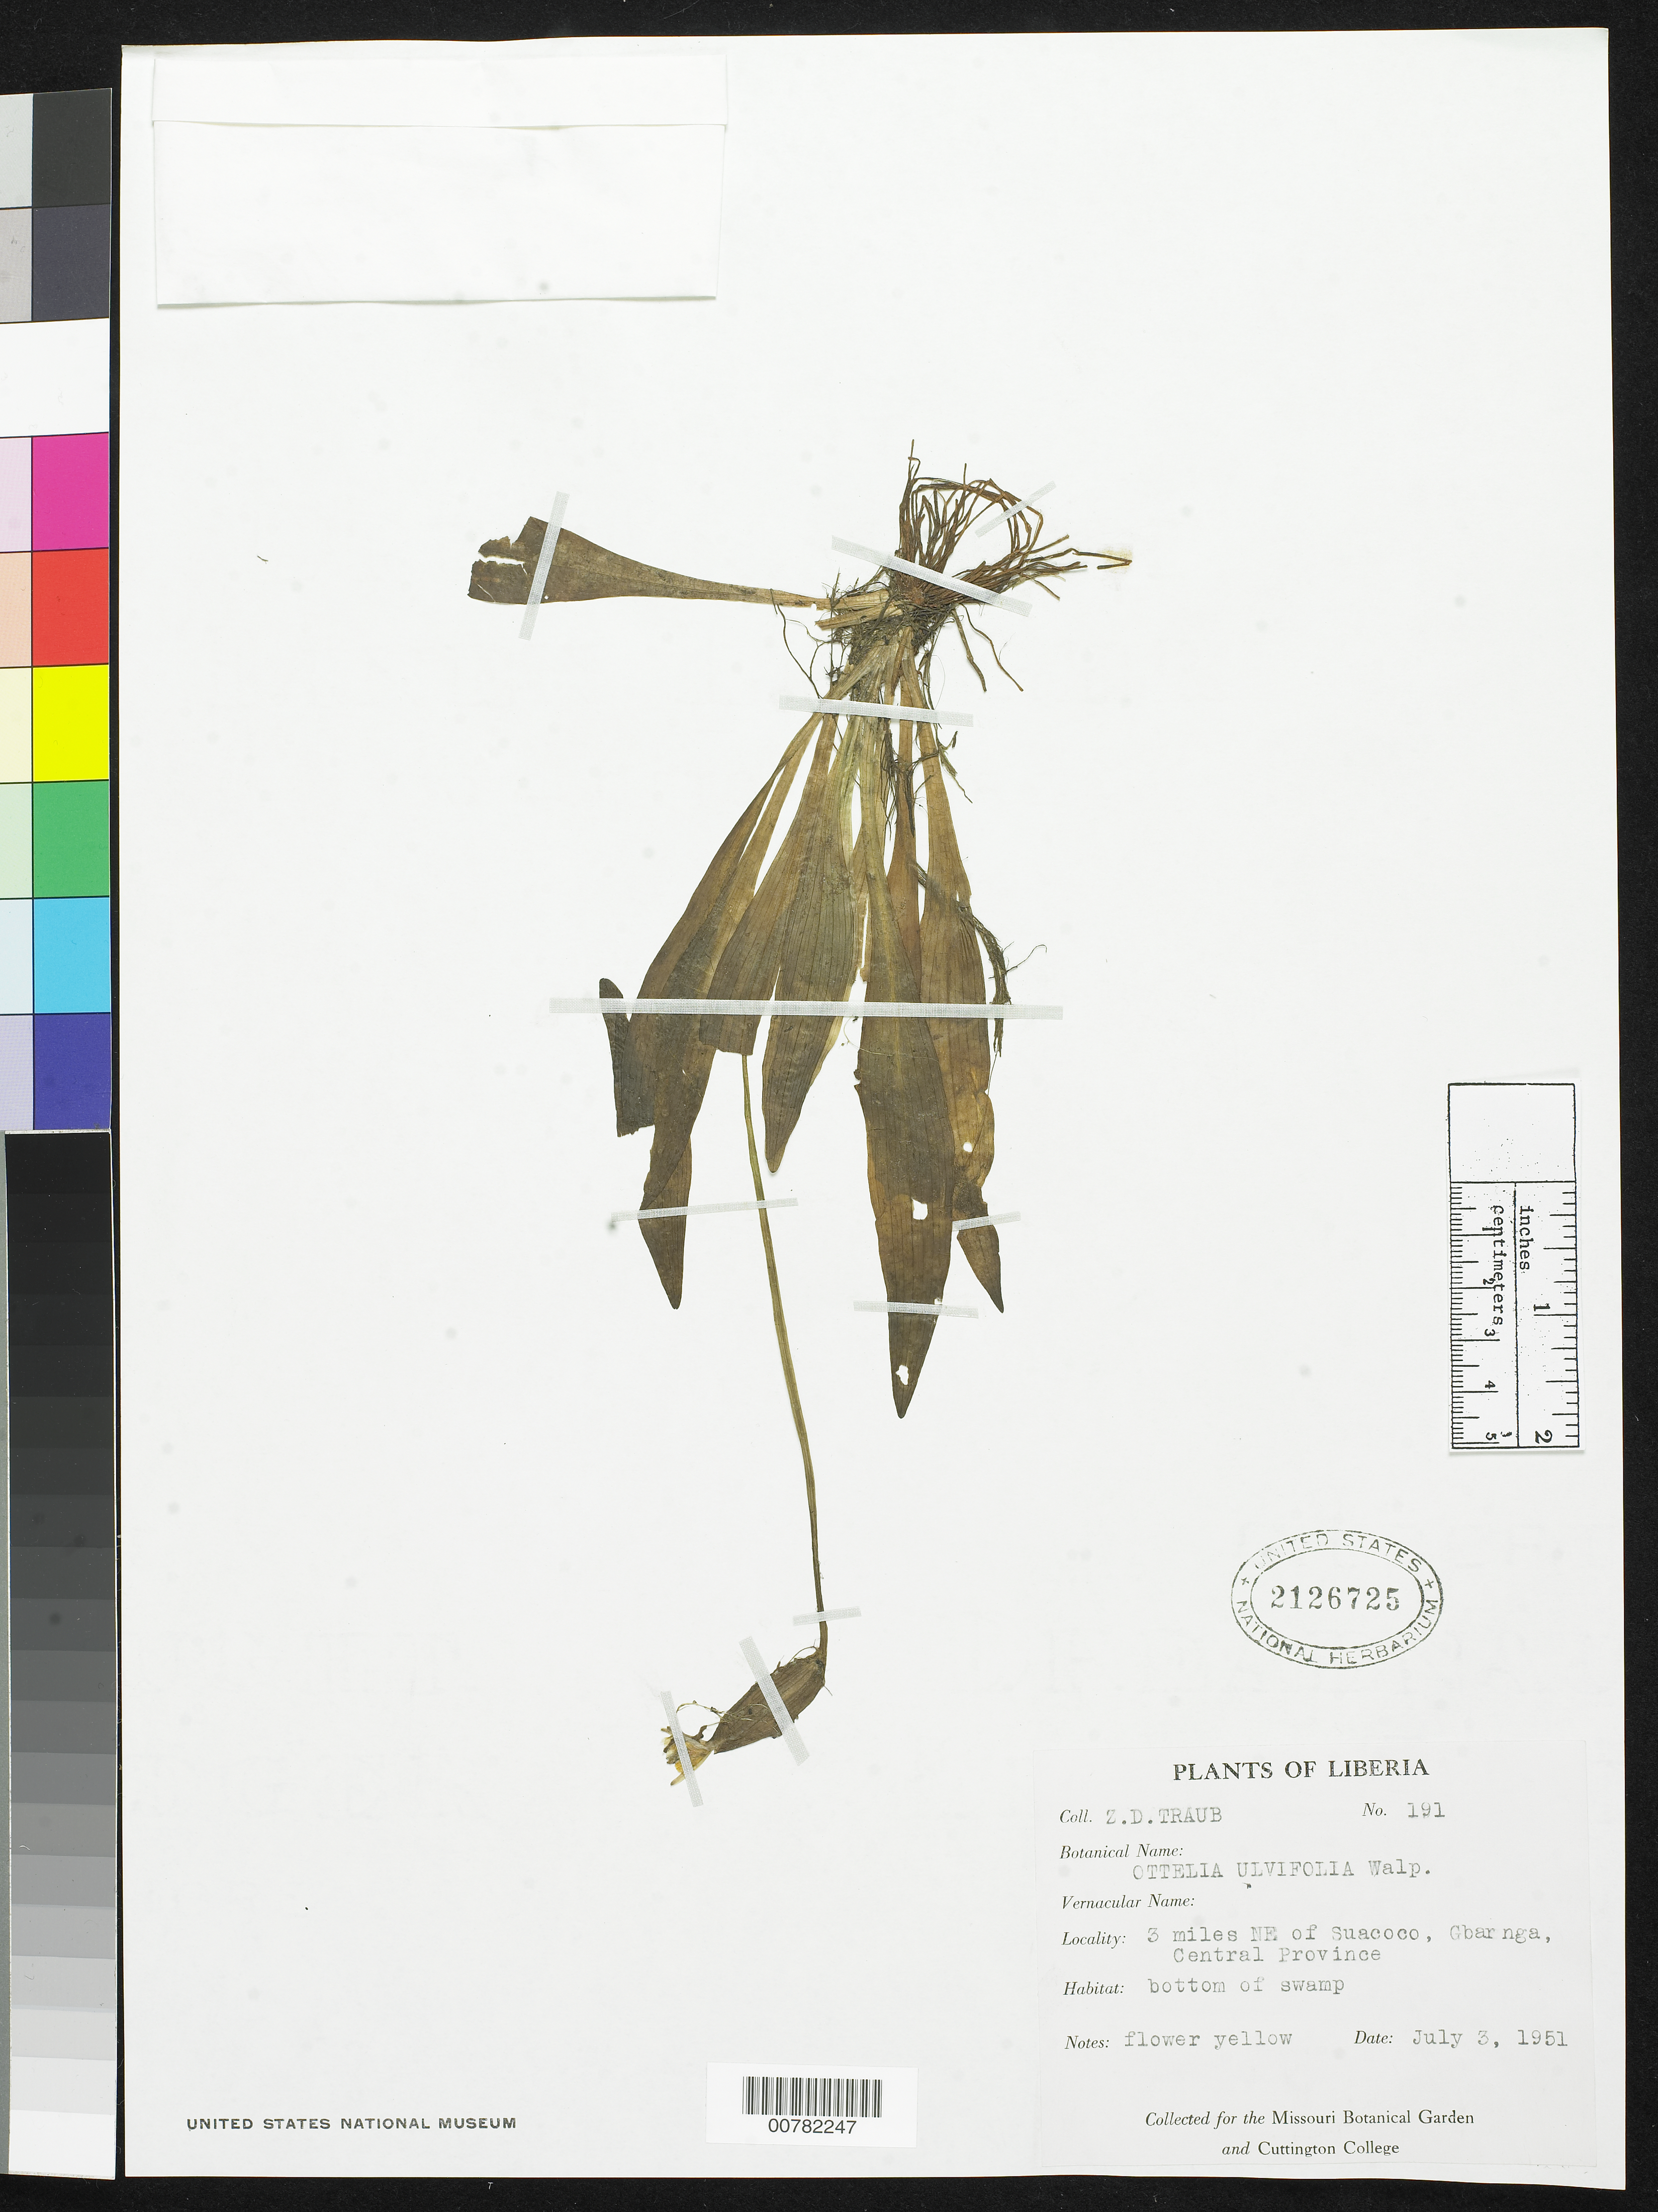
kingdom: Plantae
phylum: Tracheophyta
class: Liliopsida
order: Alismatales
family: Hydrocharitaceae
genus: Ottelia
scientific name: Ottelia ulvifolia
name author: Walp.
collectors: Z. D. Traub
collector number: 191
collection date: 1951-07-03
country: Liberia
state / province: Gbarpolu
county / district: Gbarnga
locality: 3 miles NE of Suacoco, Gbarnga, Central Province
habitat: bottom of swamp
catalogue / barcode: US 2126725